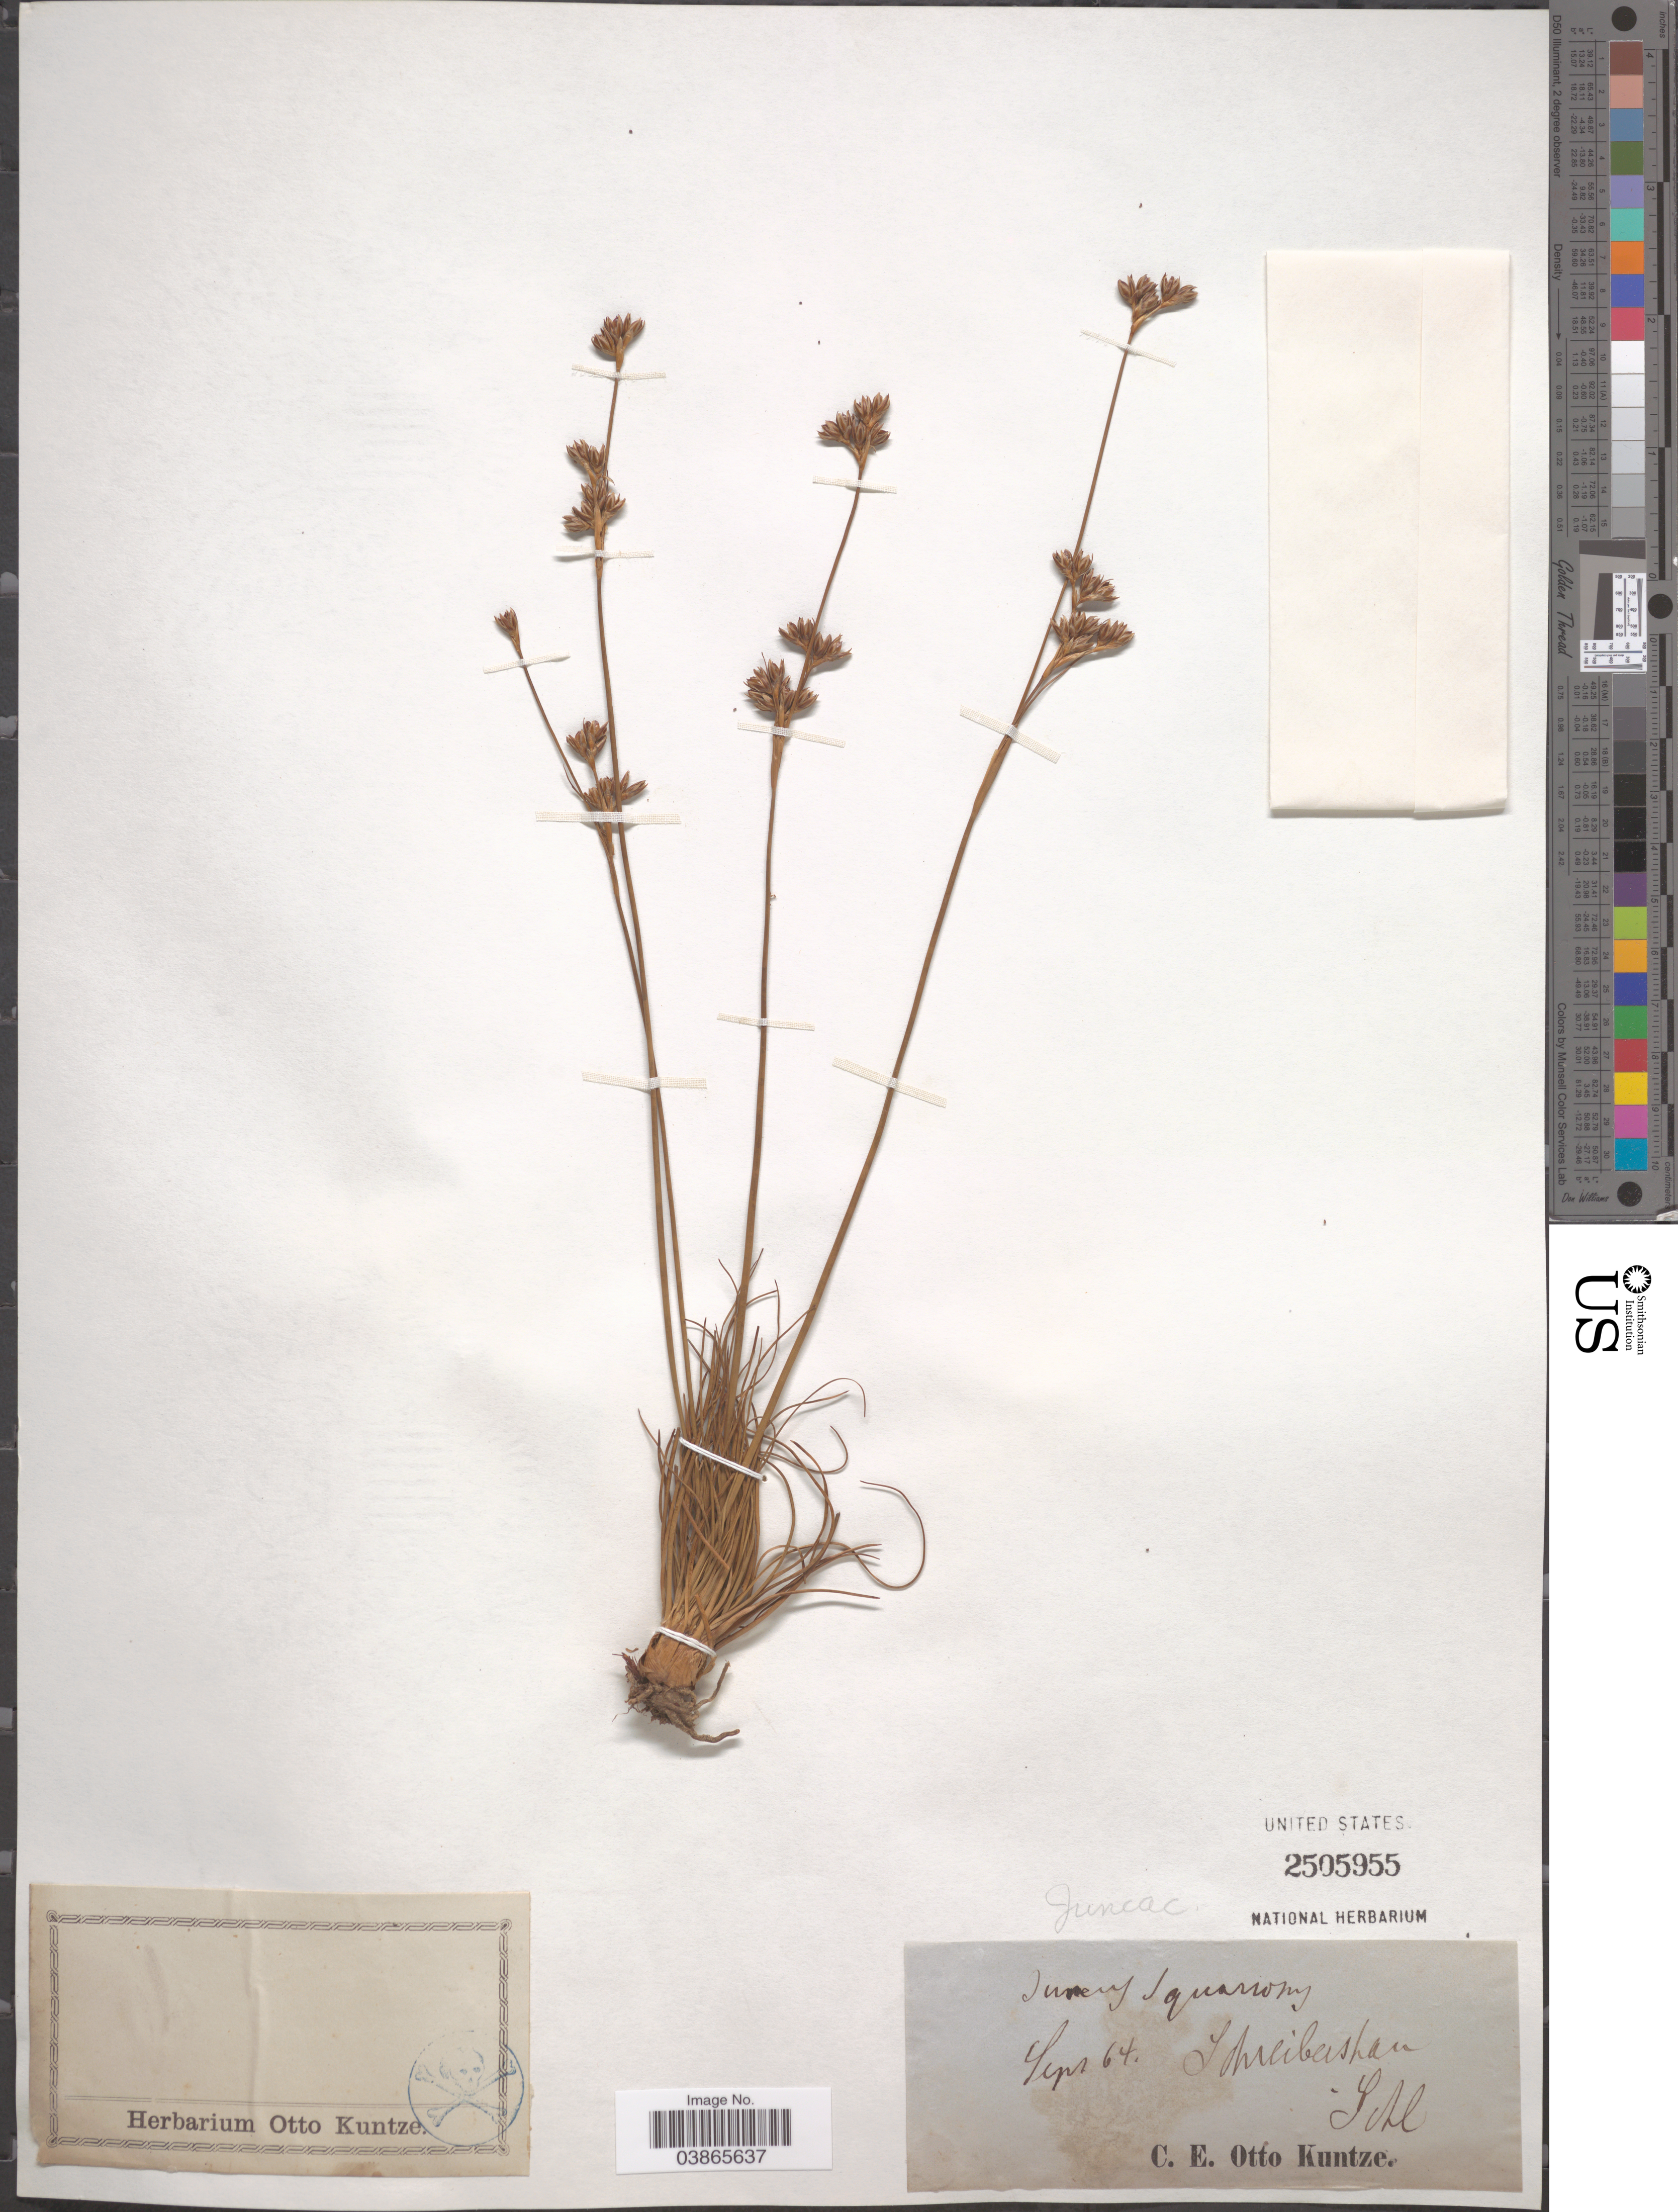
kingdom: Plantae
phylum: Tracheophyta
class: Liliopsida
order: Poales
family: Juncaceae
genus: Juncus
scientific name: Juncus squarrosus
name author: L.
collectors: C.E.O. Kuntze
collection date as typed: Transcribed d/m/y: /9/64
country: Poland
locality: Schreiberhau. Schl.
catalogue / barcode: US 2505955